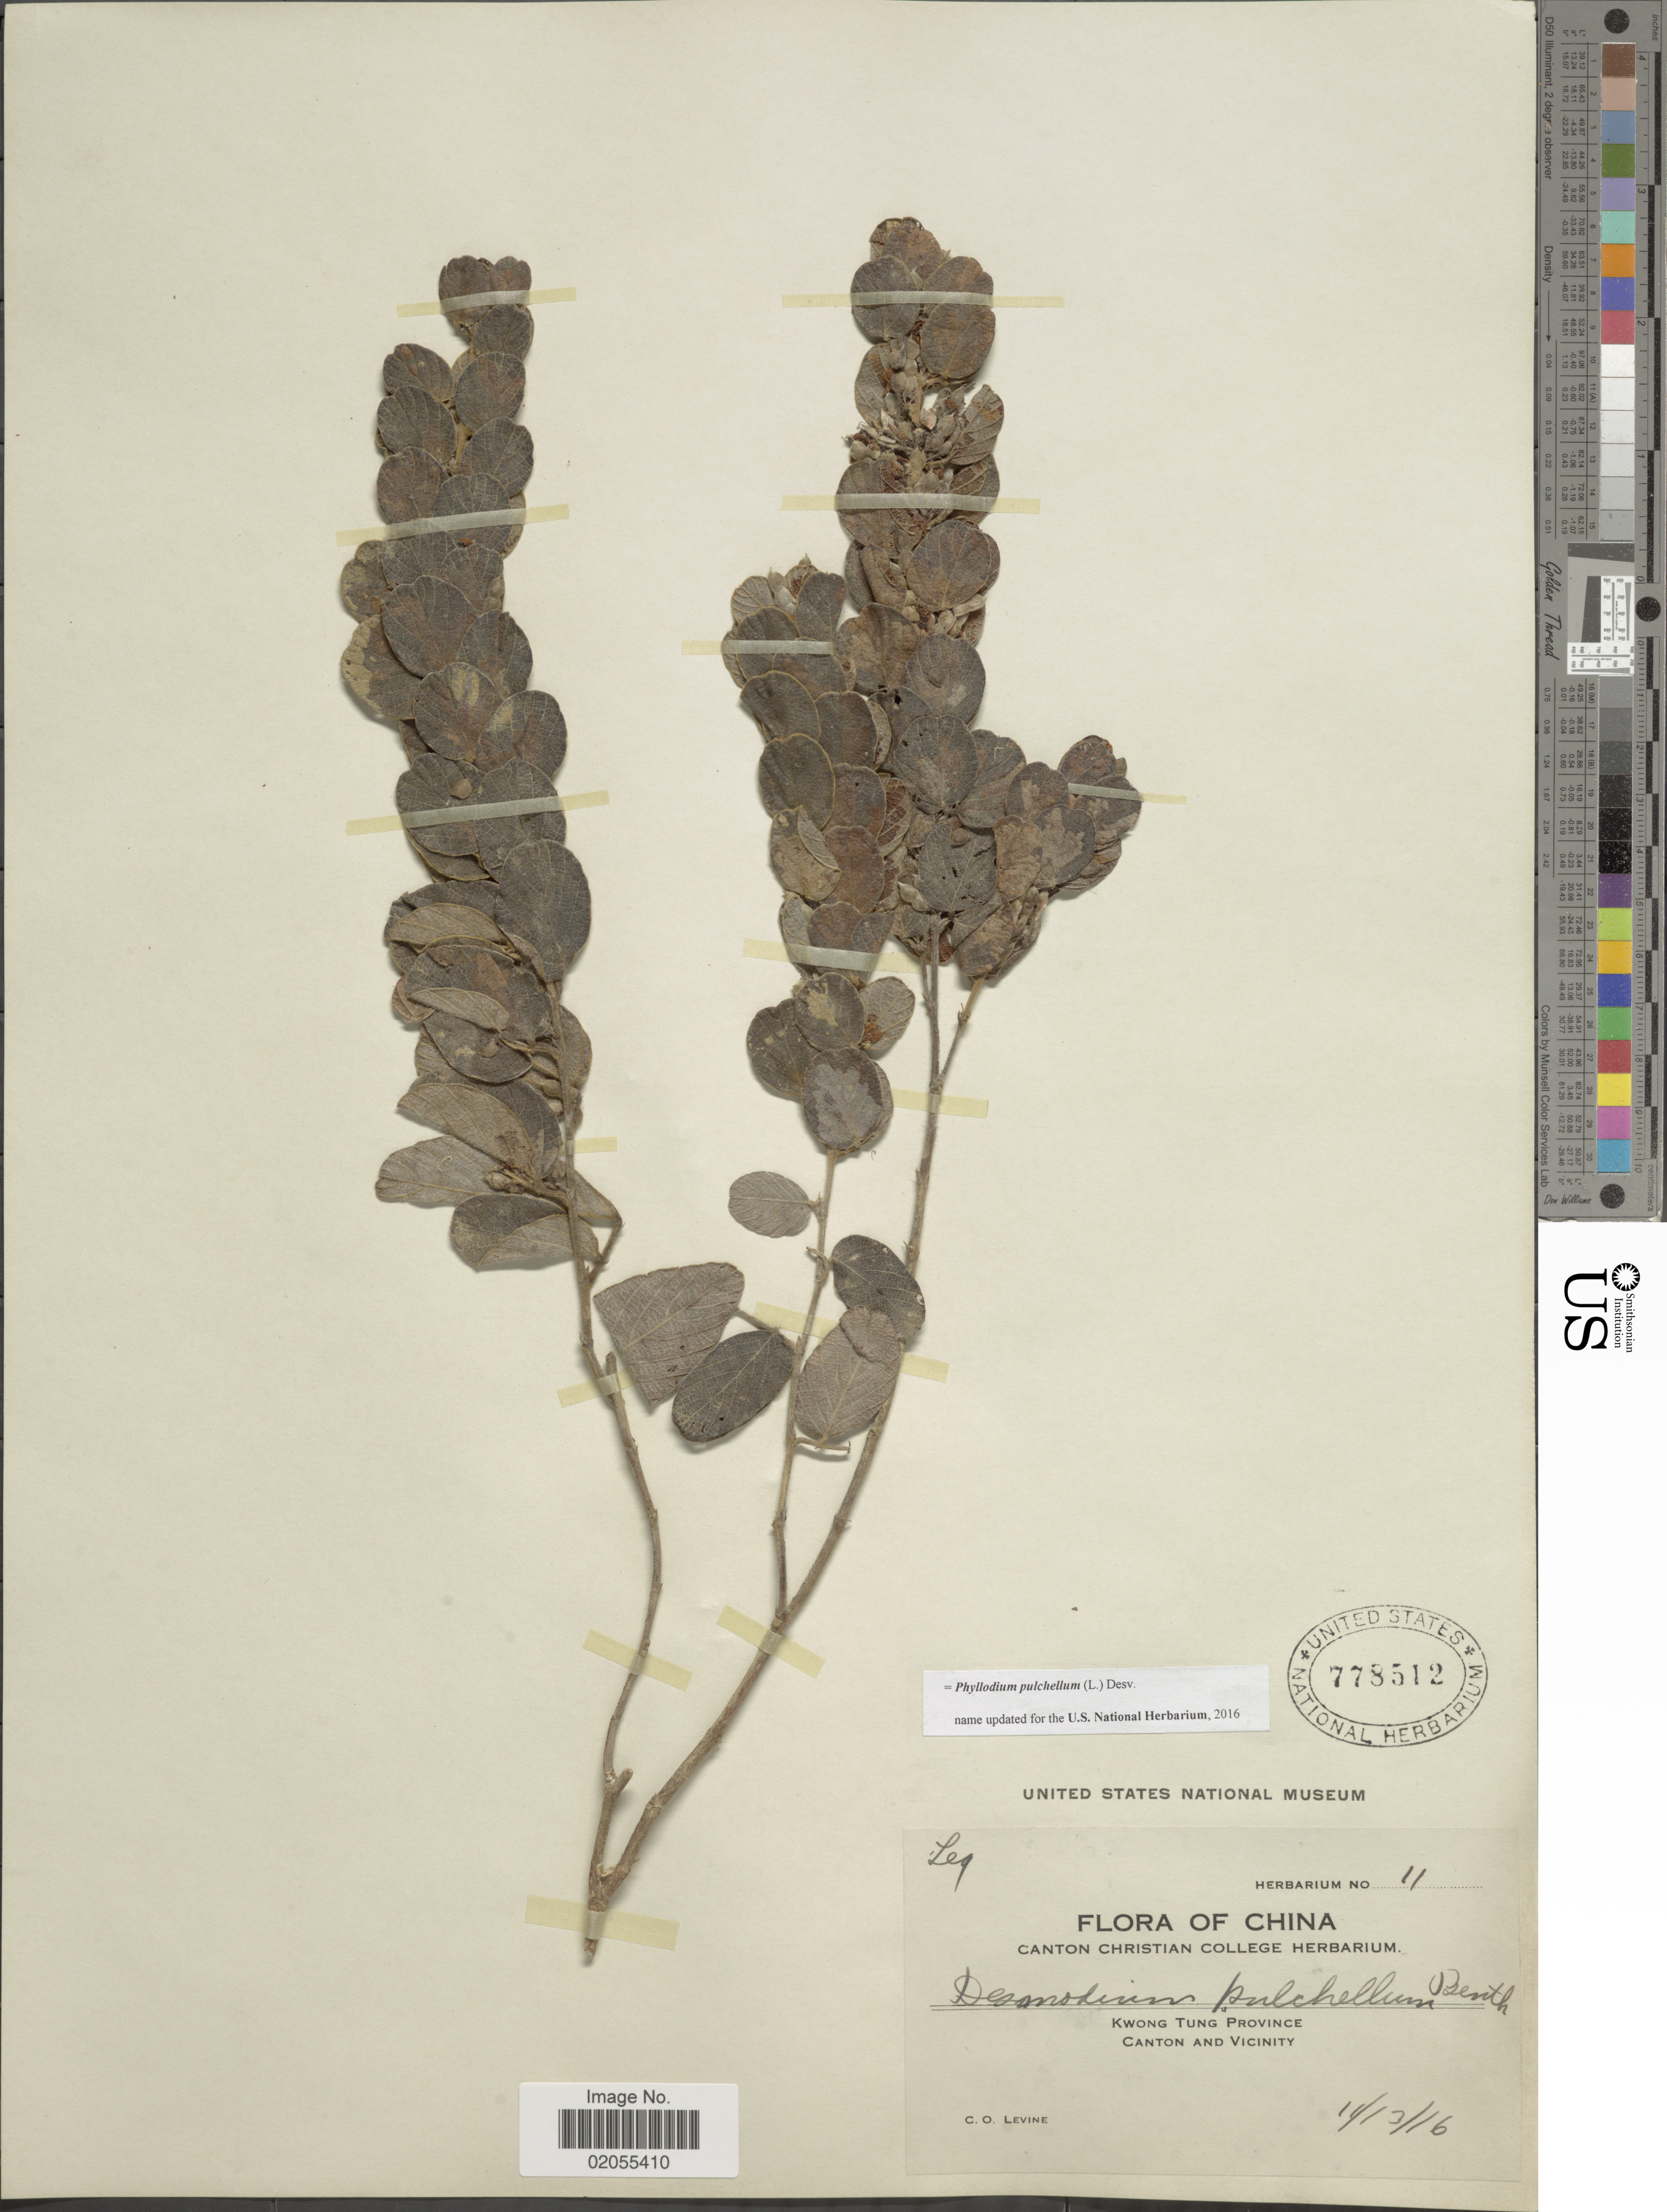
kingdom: Plantae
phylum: Tracheophyta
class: Magnoliopsida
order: Fabales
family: Fabaceae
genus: Phyllodium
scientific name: Phyllodium pulchellum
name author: (L.) Desv.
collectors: C. O. Levine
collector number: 11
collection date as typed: Transcribed d/m/y: 13/11/16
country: China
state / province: Guangdong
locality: Kwong Tung Province, Canton and Vicinity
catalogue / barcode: US 778512